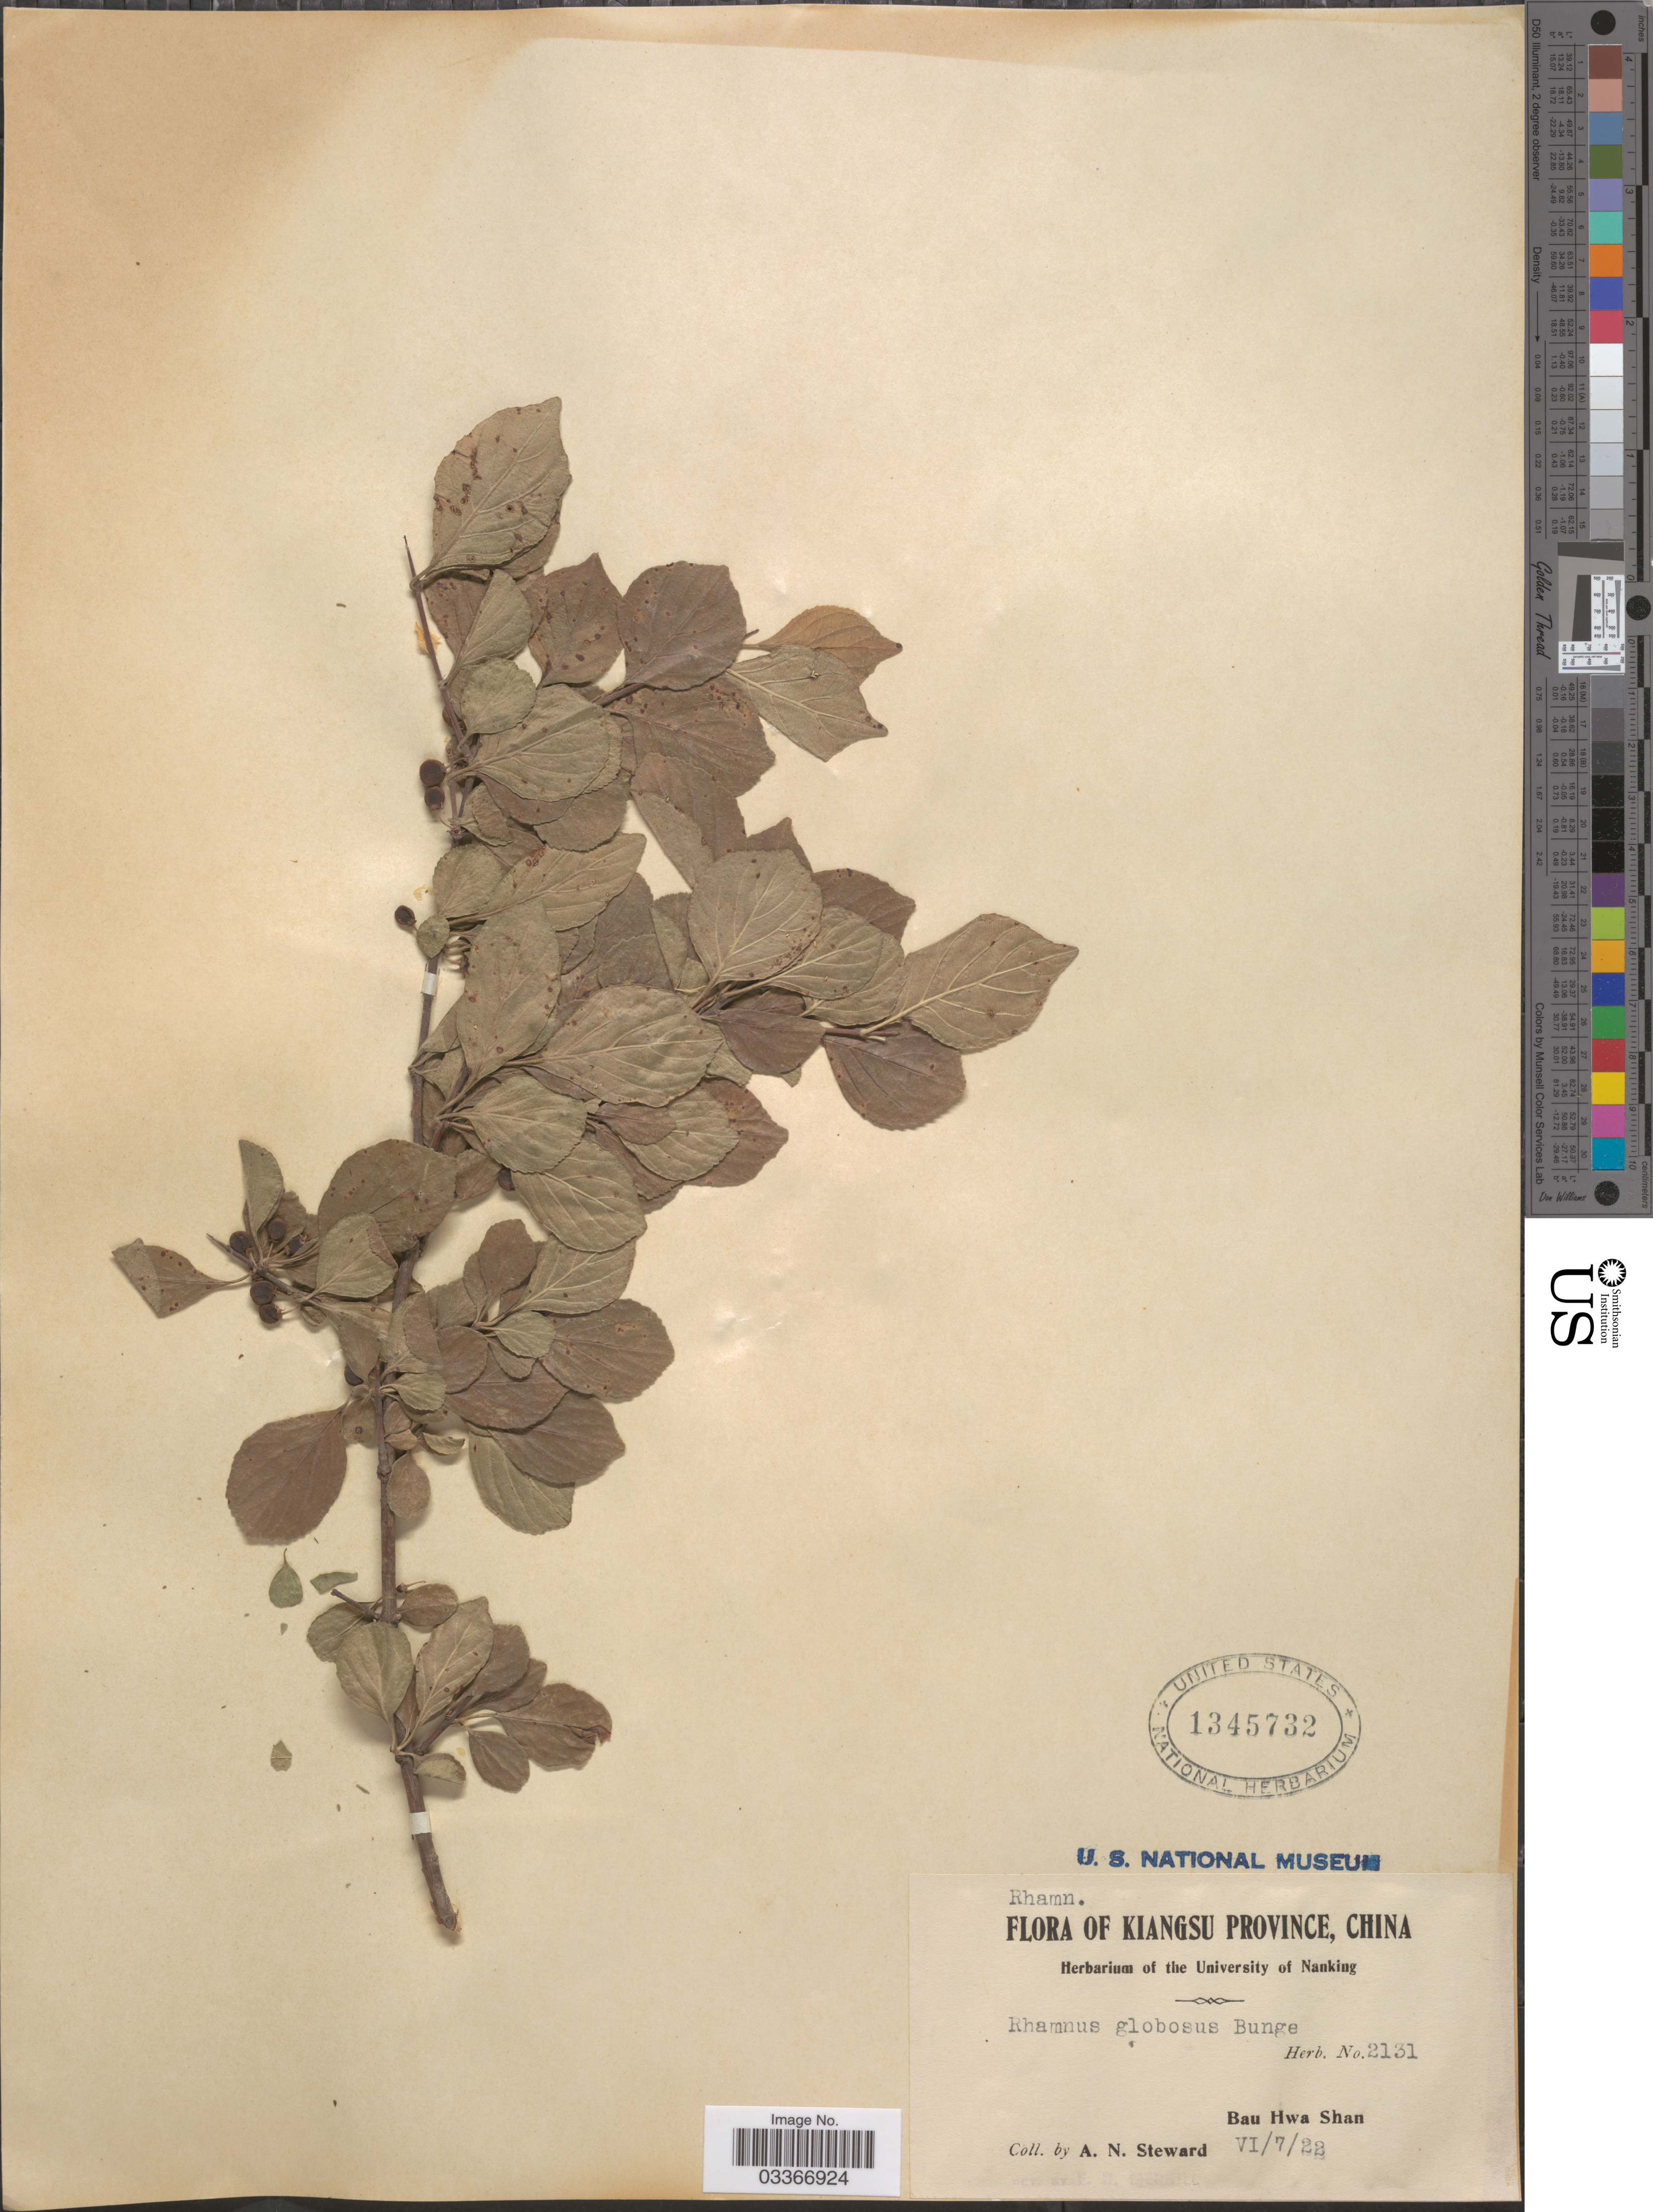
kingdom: Plantae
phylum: Tracheophyta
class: Magnoliopsida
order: Rosales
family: Rhamnaceae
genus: Rhamnus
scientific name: Rhamnus globosa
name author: Bunge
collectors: A. N. Steward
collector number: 2131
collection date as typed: Transcribed d/m/y: 7/6/22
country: China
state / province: Jiangsu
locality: Kiangsu Province. Bau Hwa Shan.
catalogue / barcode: US 1345732